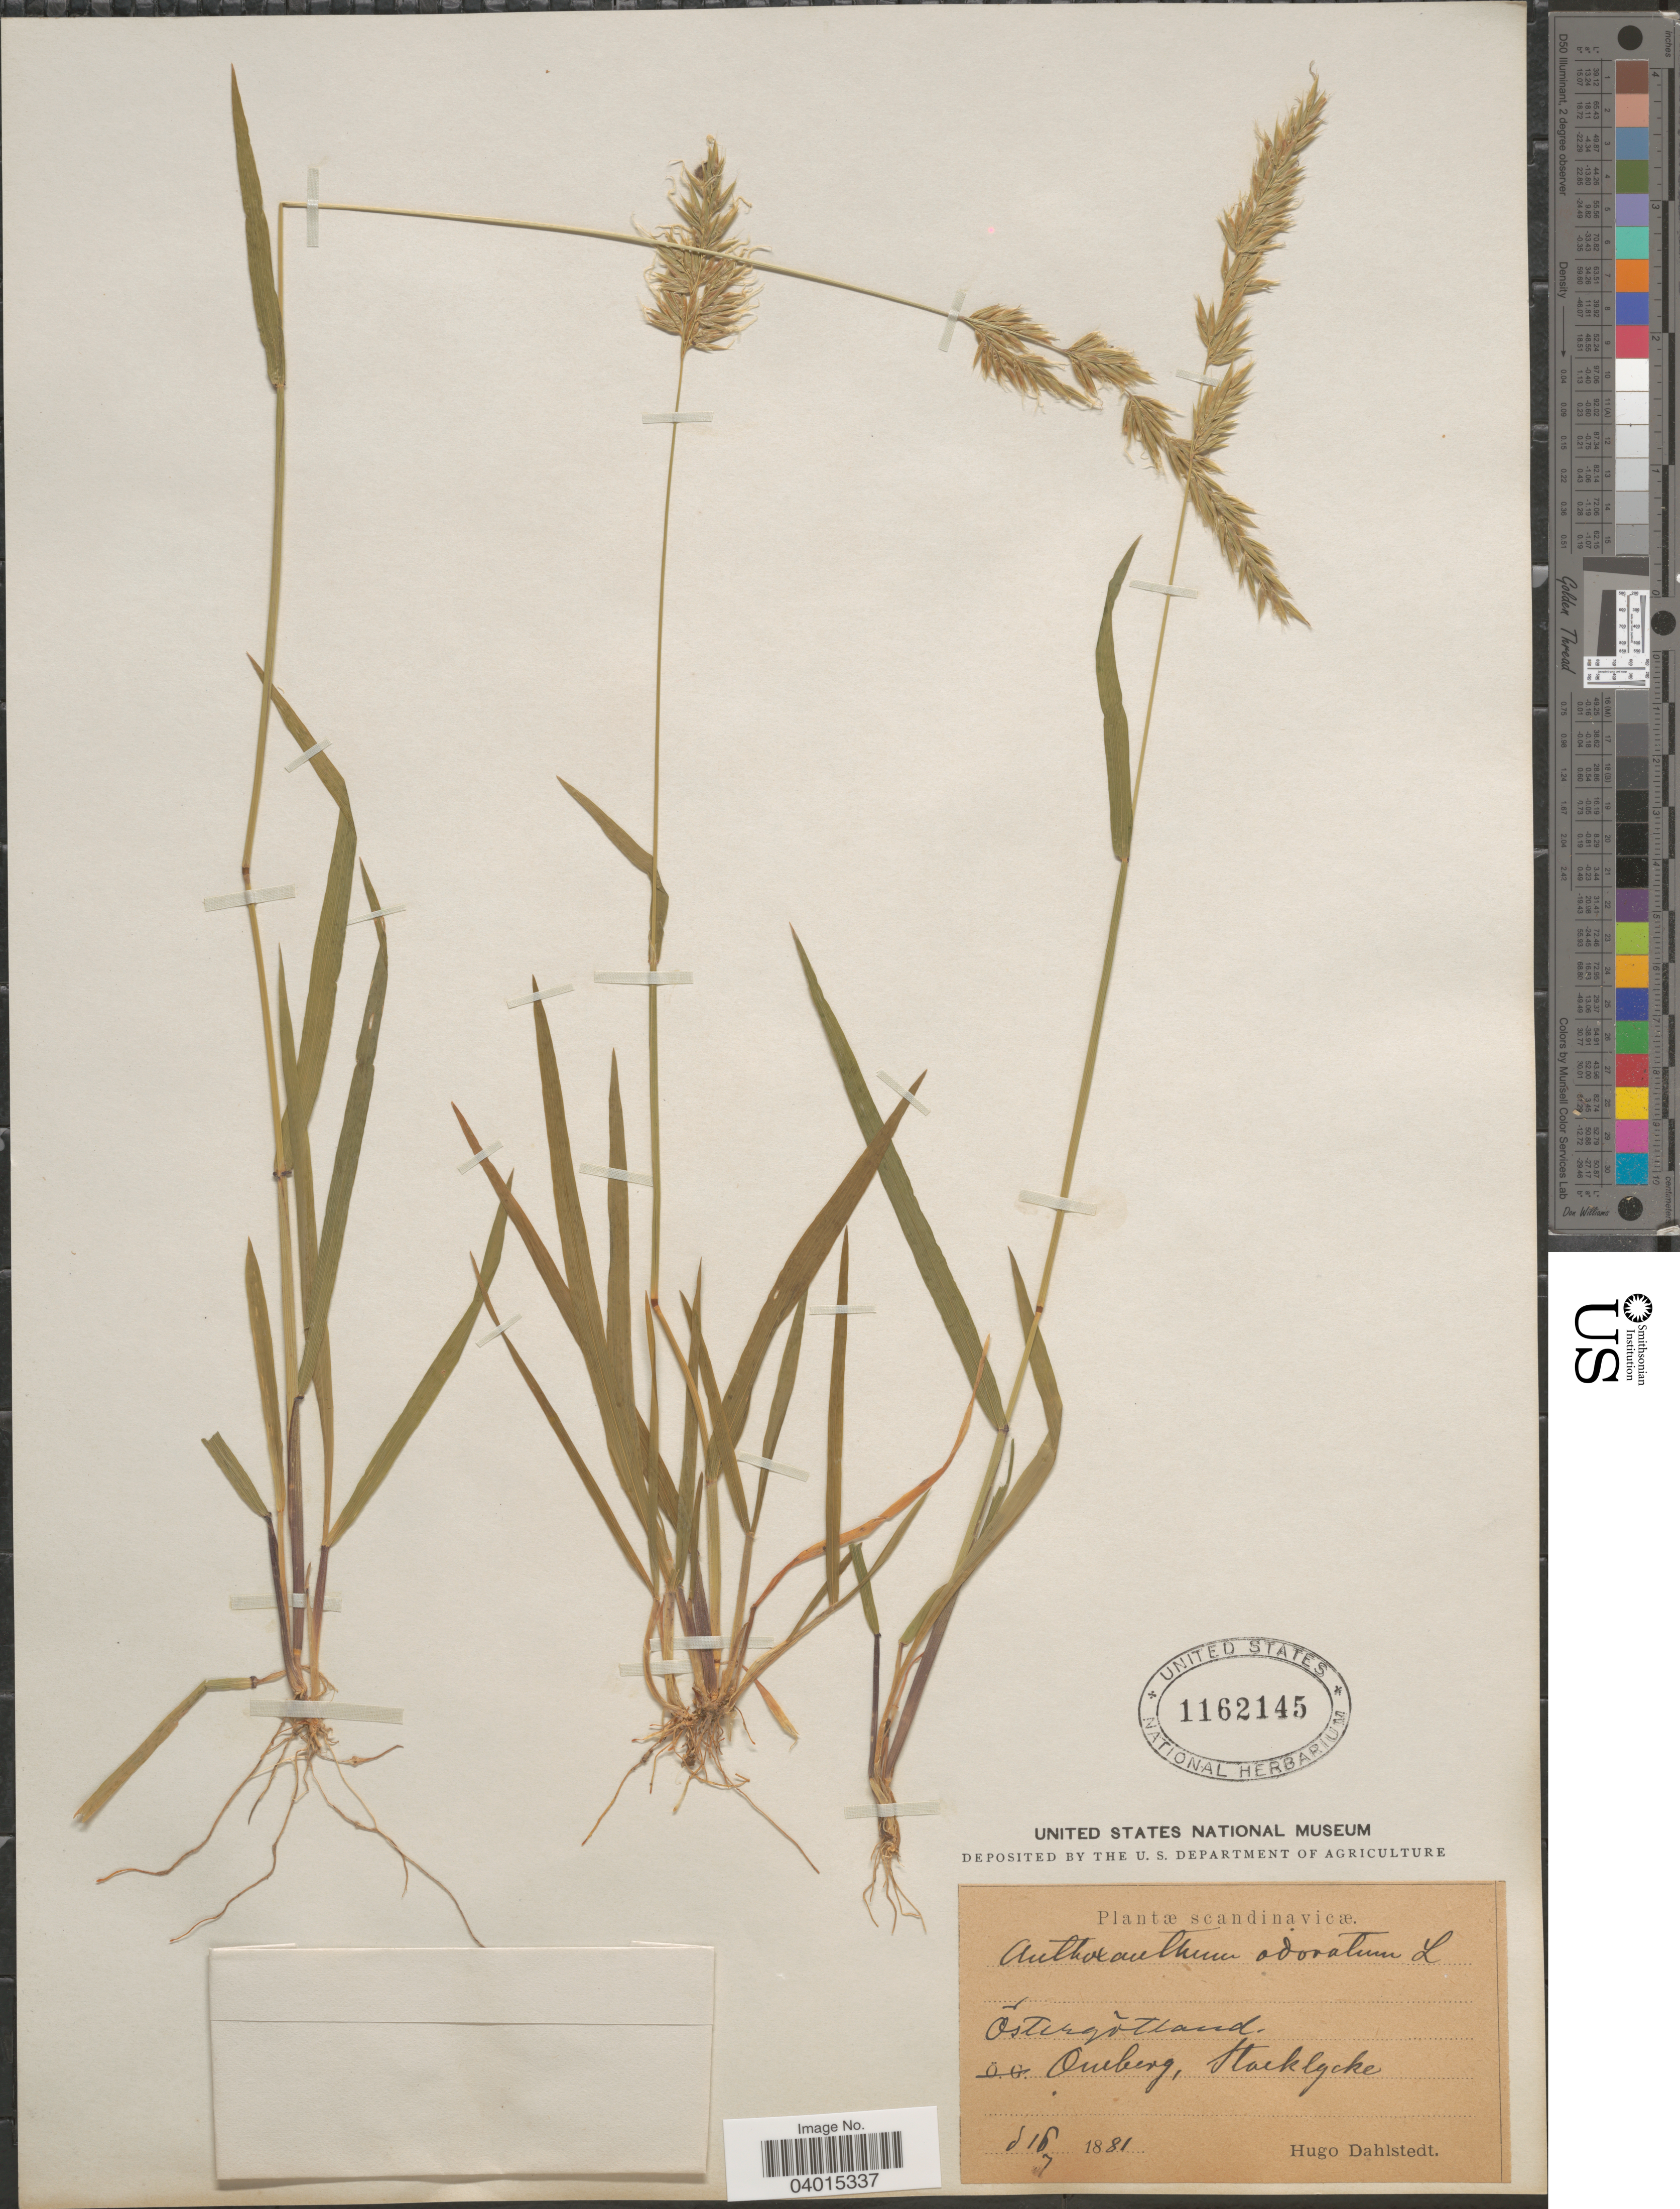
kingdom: Plantae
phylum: Tracheophyta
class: Liliopsida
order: Poales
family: Poaceae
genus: Anthoxanthum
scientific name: Anthoxanthum odoratum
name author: L.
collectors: H. G. Dahlstedt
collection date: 1881-07-16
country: Sweden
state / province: Östergötland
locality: Scandinavicæ. Omberg, Stocklycke.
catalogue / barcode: US 1162145